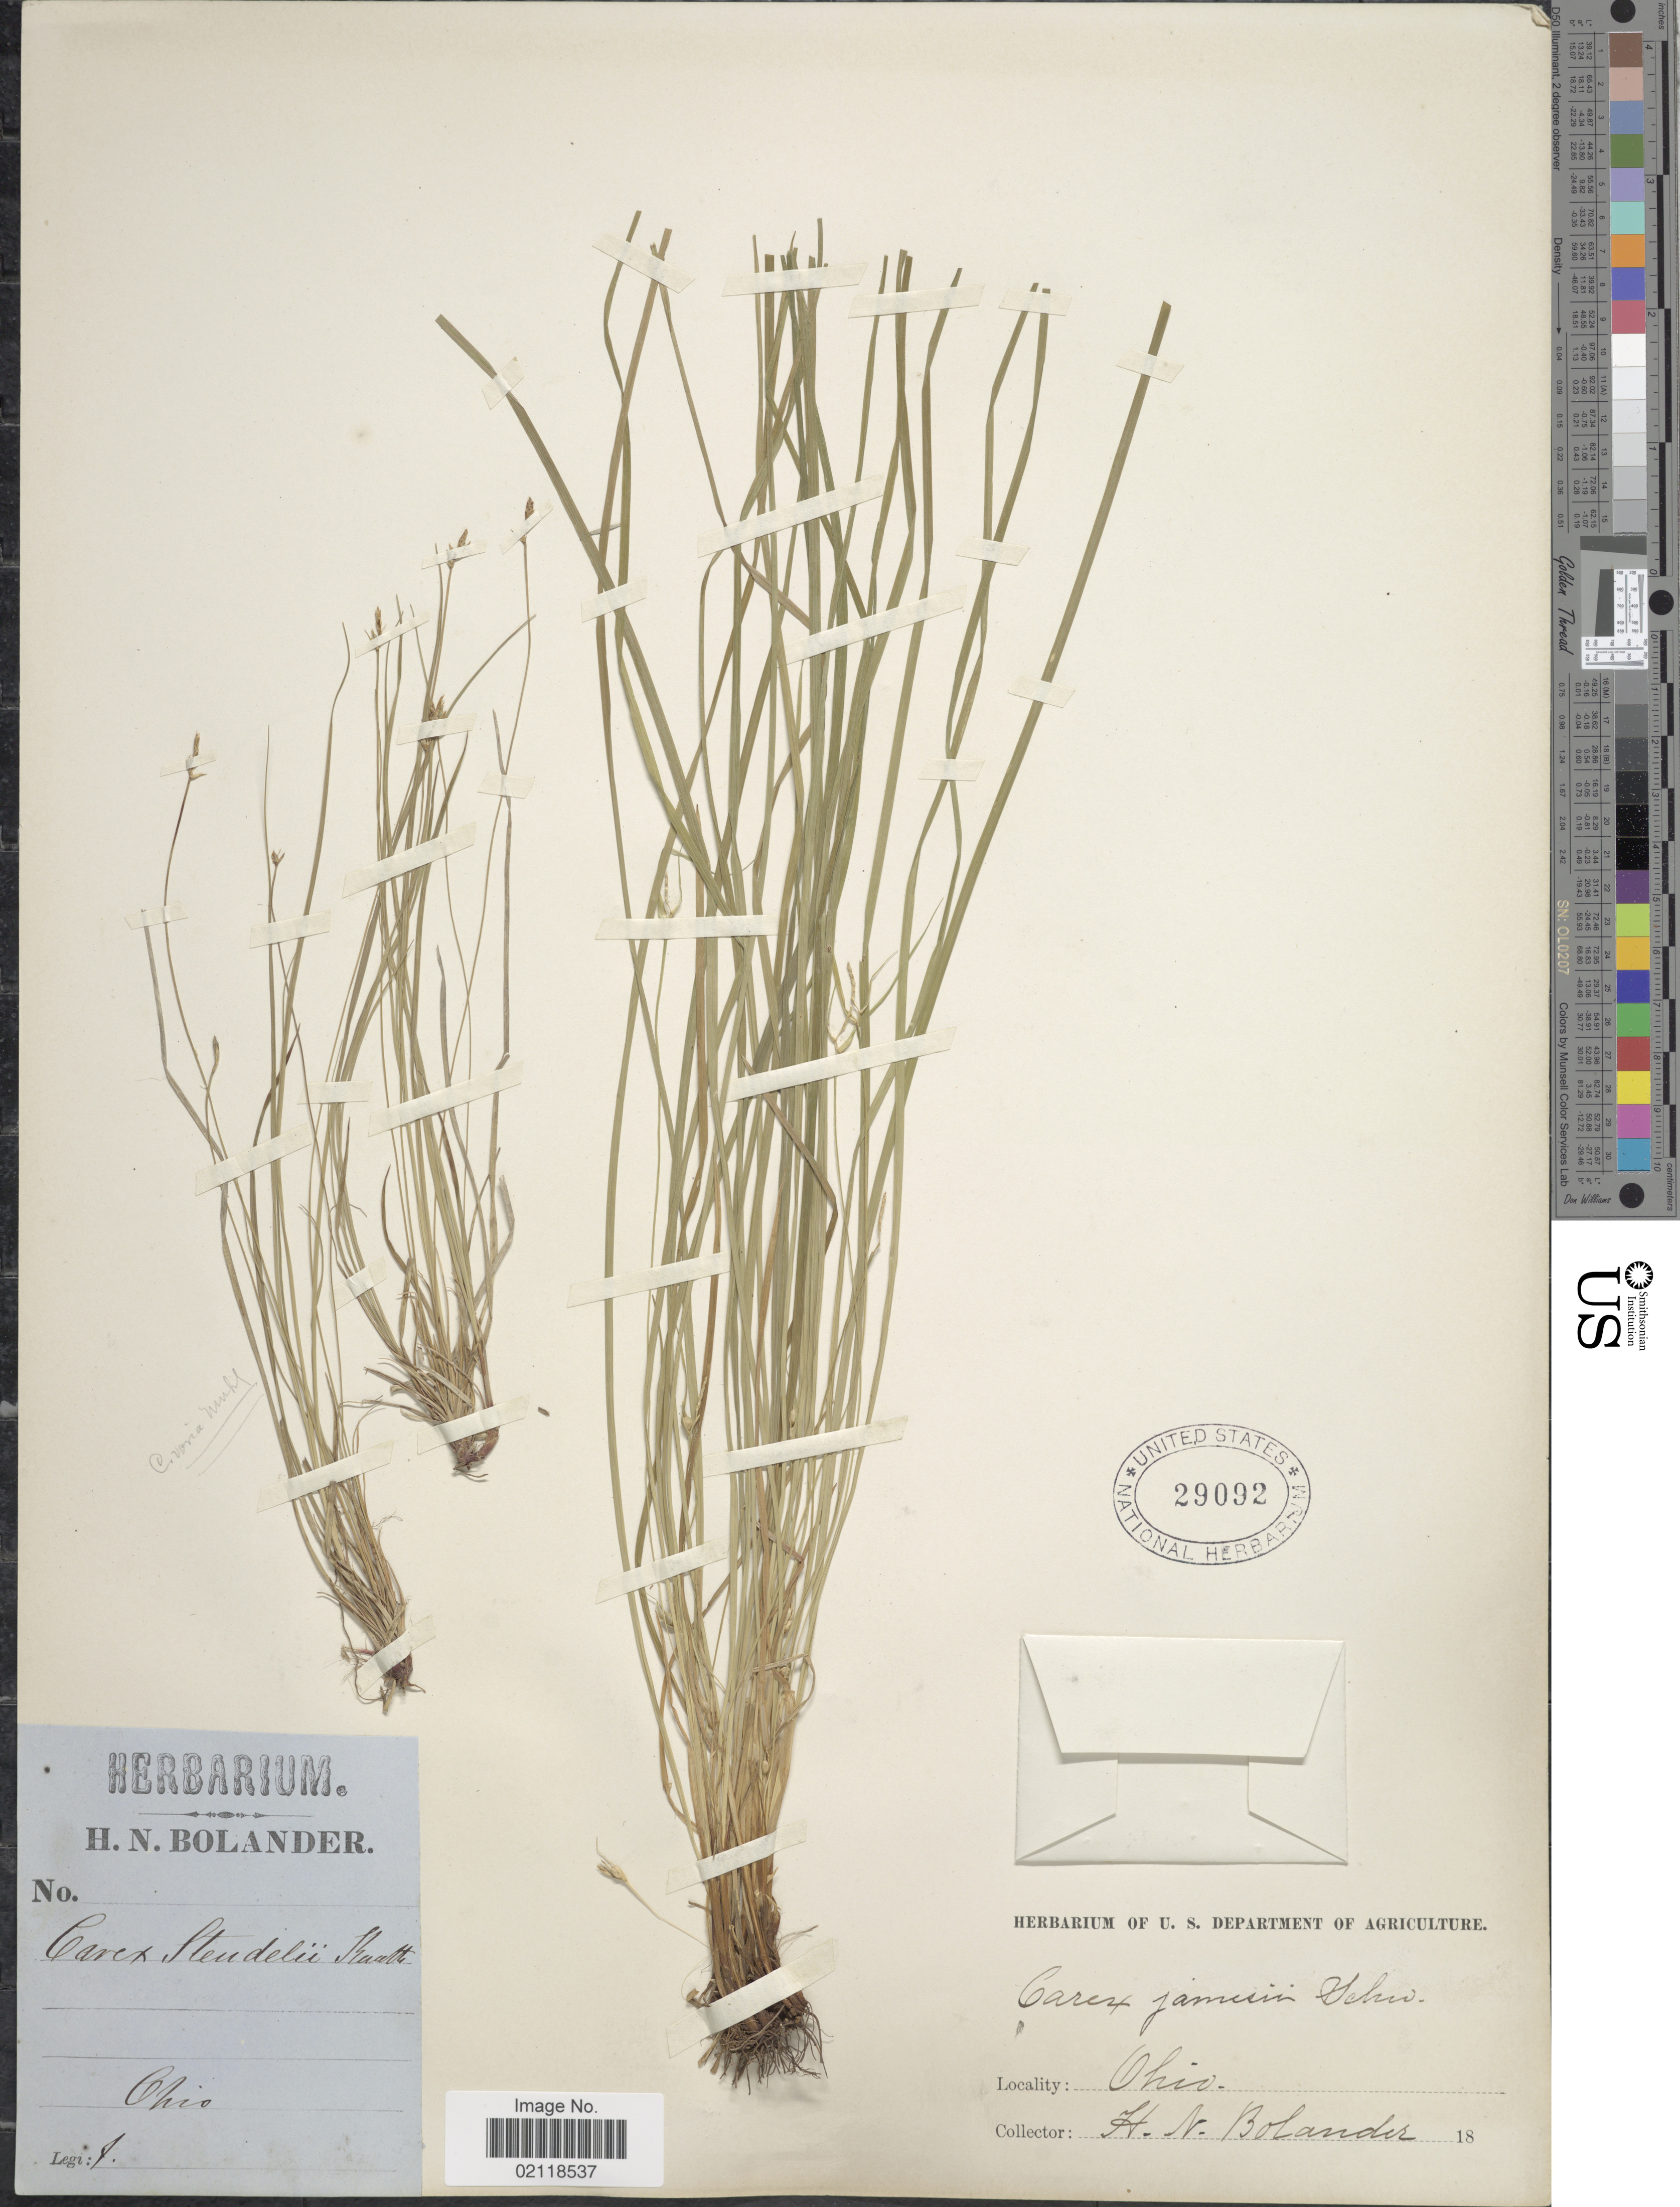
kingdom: Plantae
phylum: Tracheophyta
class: Liliopsida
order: Poales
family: Cyperaceae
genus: Carex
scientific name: Carex jamesii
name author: Schwein.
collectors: H. Bolander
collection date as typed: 18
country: United States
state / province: Ohio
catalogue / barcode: US 29092